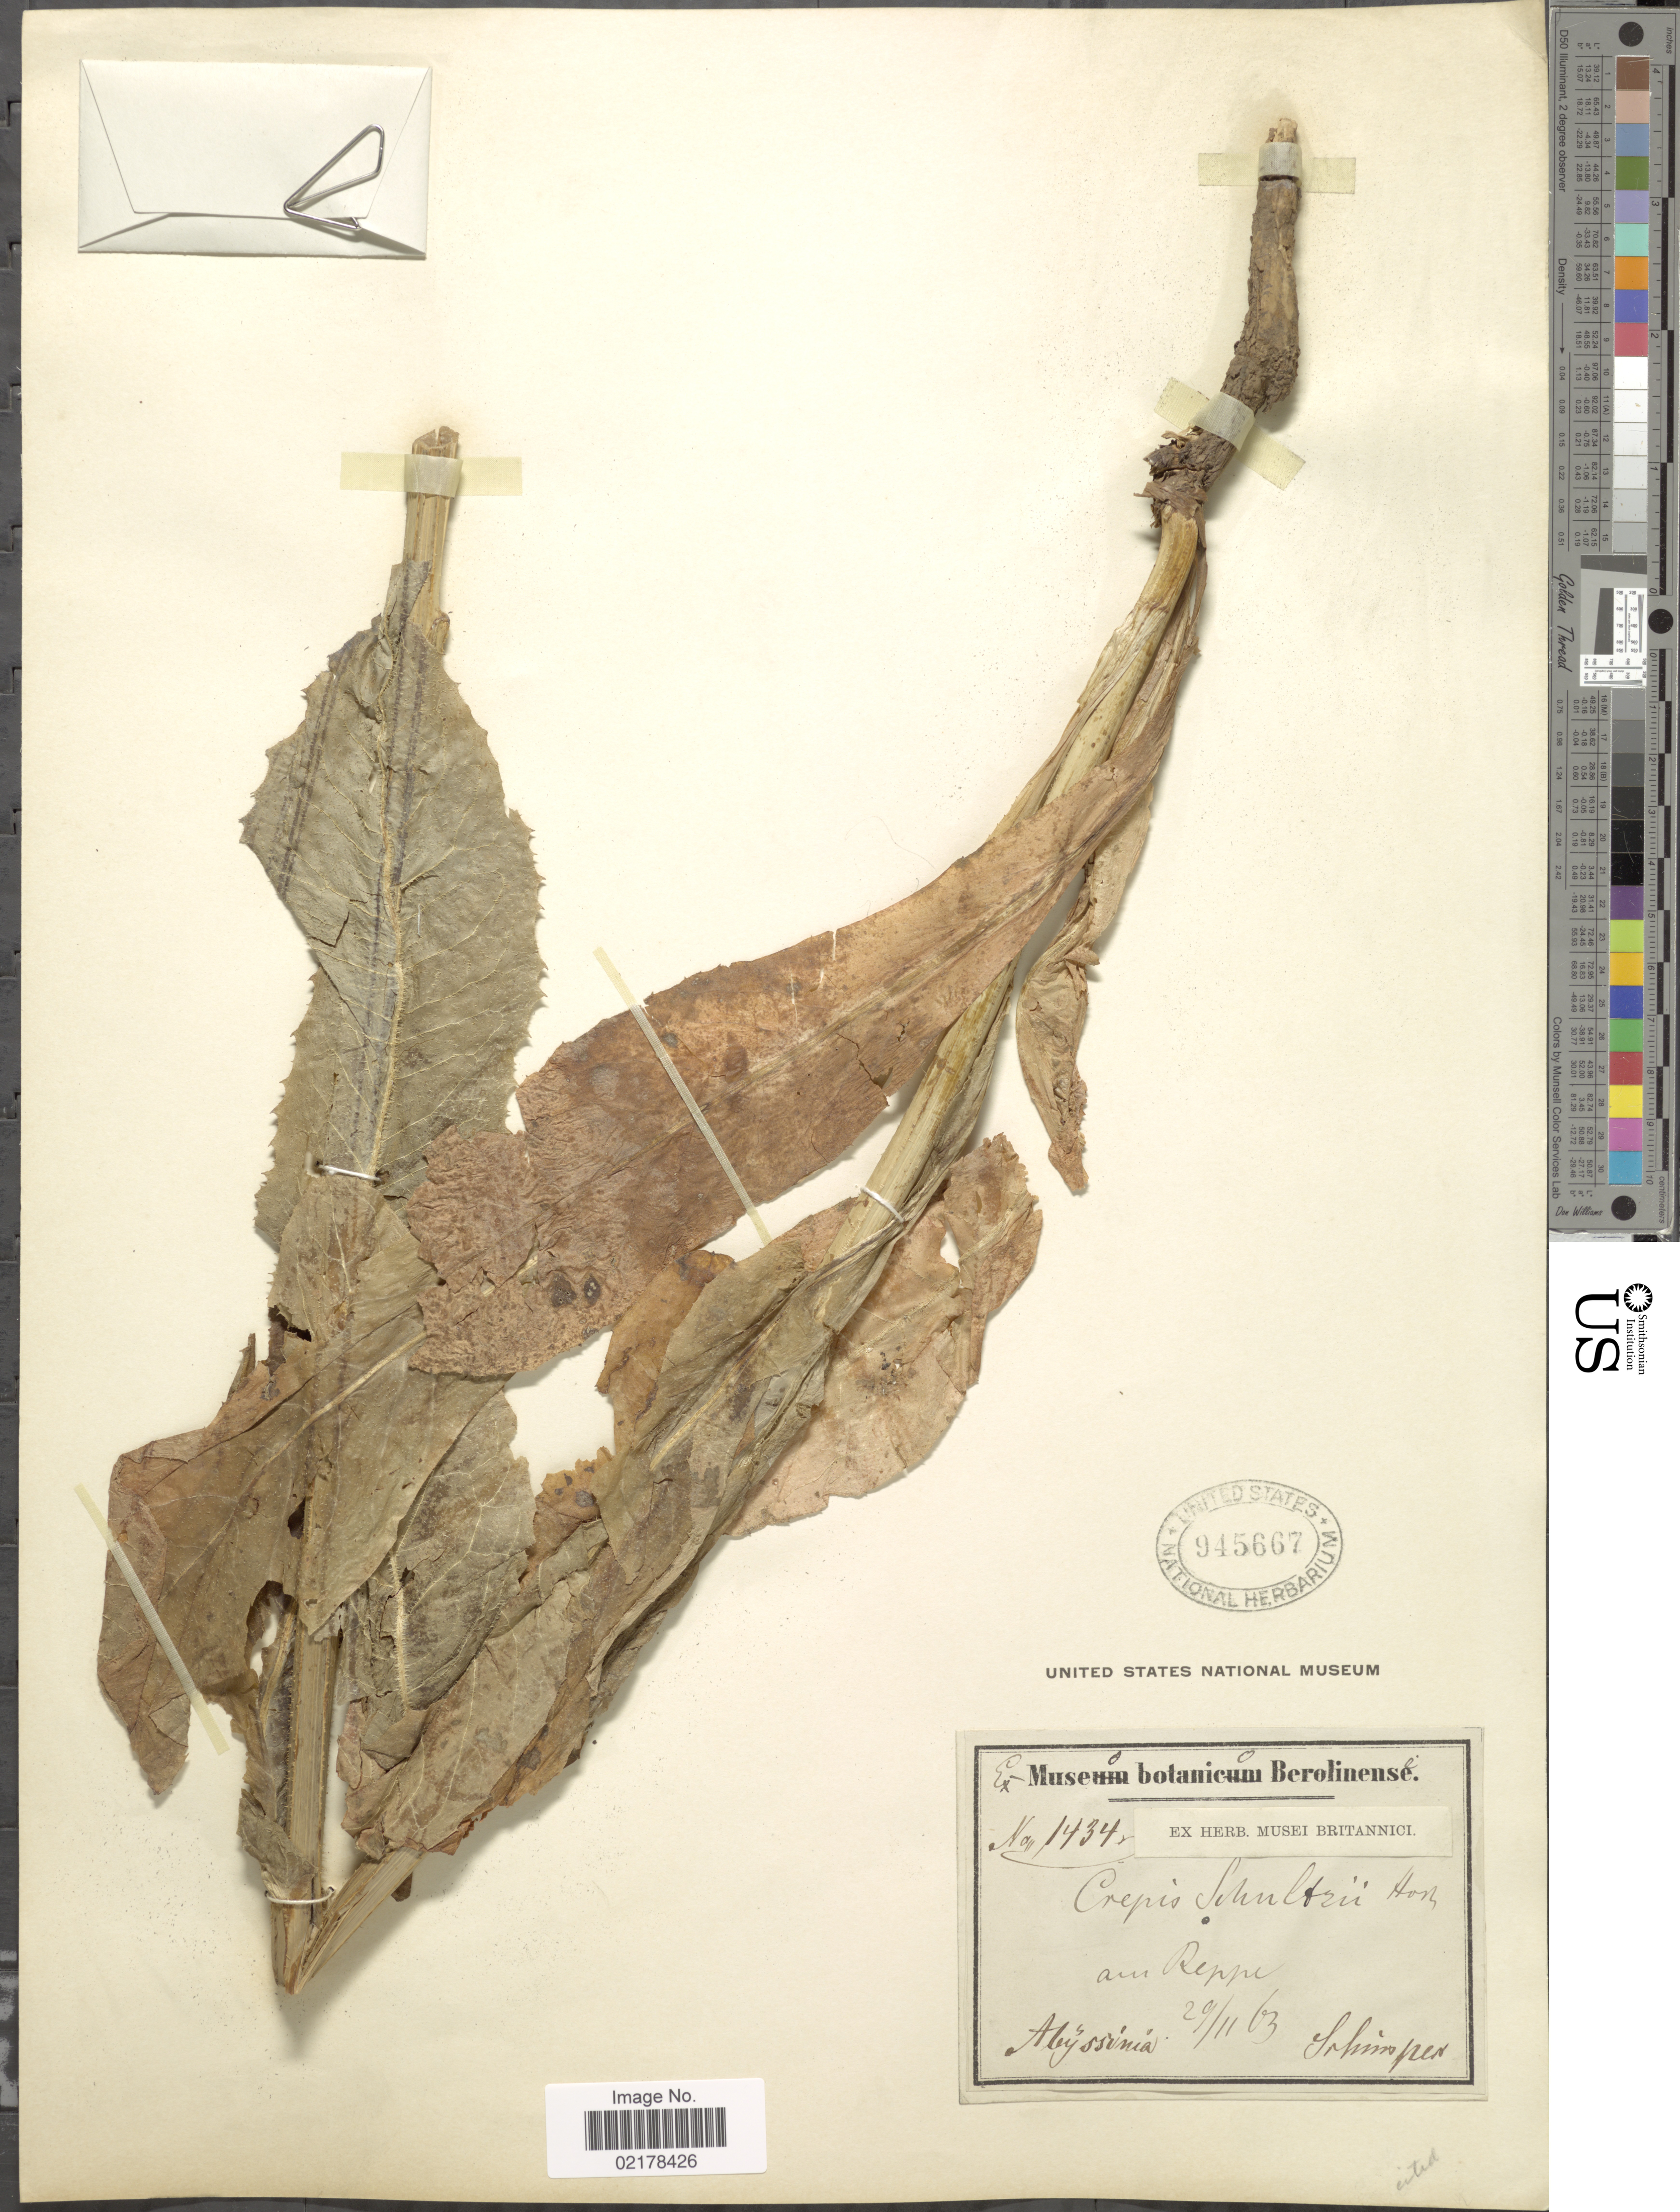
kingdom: Plantae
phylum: Tracheophyta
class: Magnoliopsida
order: Asterales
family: Asteraceae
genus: Crepis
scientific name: Crepis schultzii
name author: (Hochst. ex A. Rich.) Hochst. ex Oliv. & Hiern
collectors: -. Schimper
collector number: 1434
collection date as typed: Transcribed d/m/y: 29/11/63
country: Eritrea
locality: Abyssinia, am Reppe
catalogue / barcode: US 945667